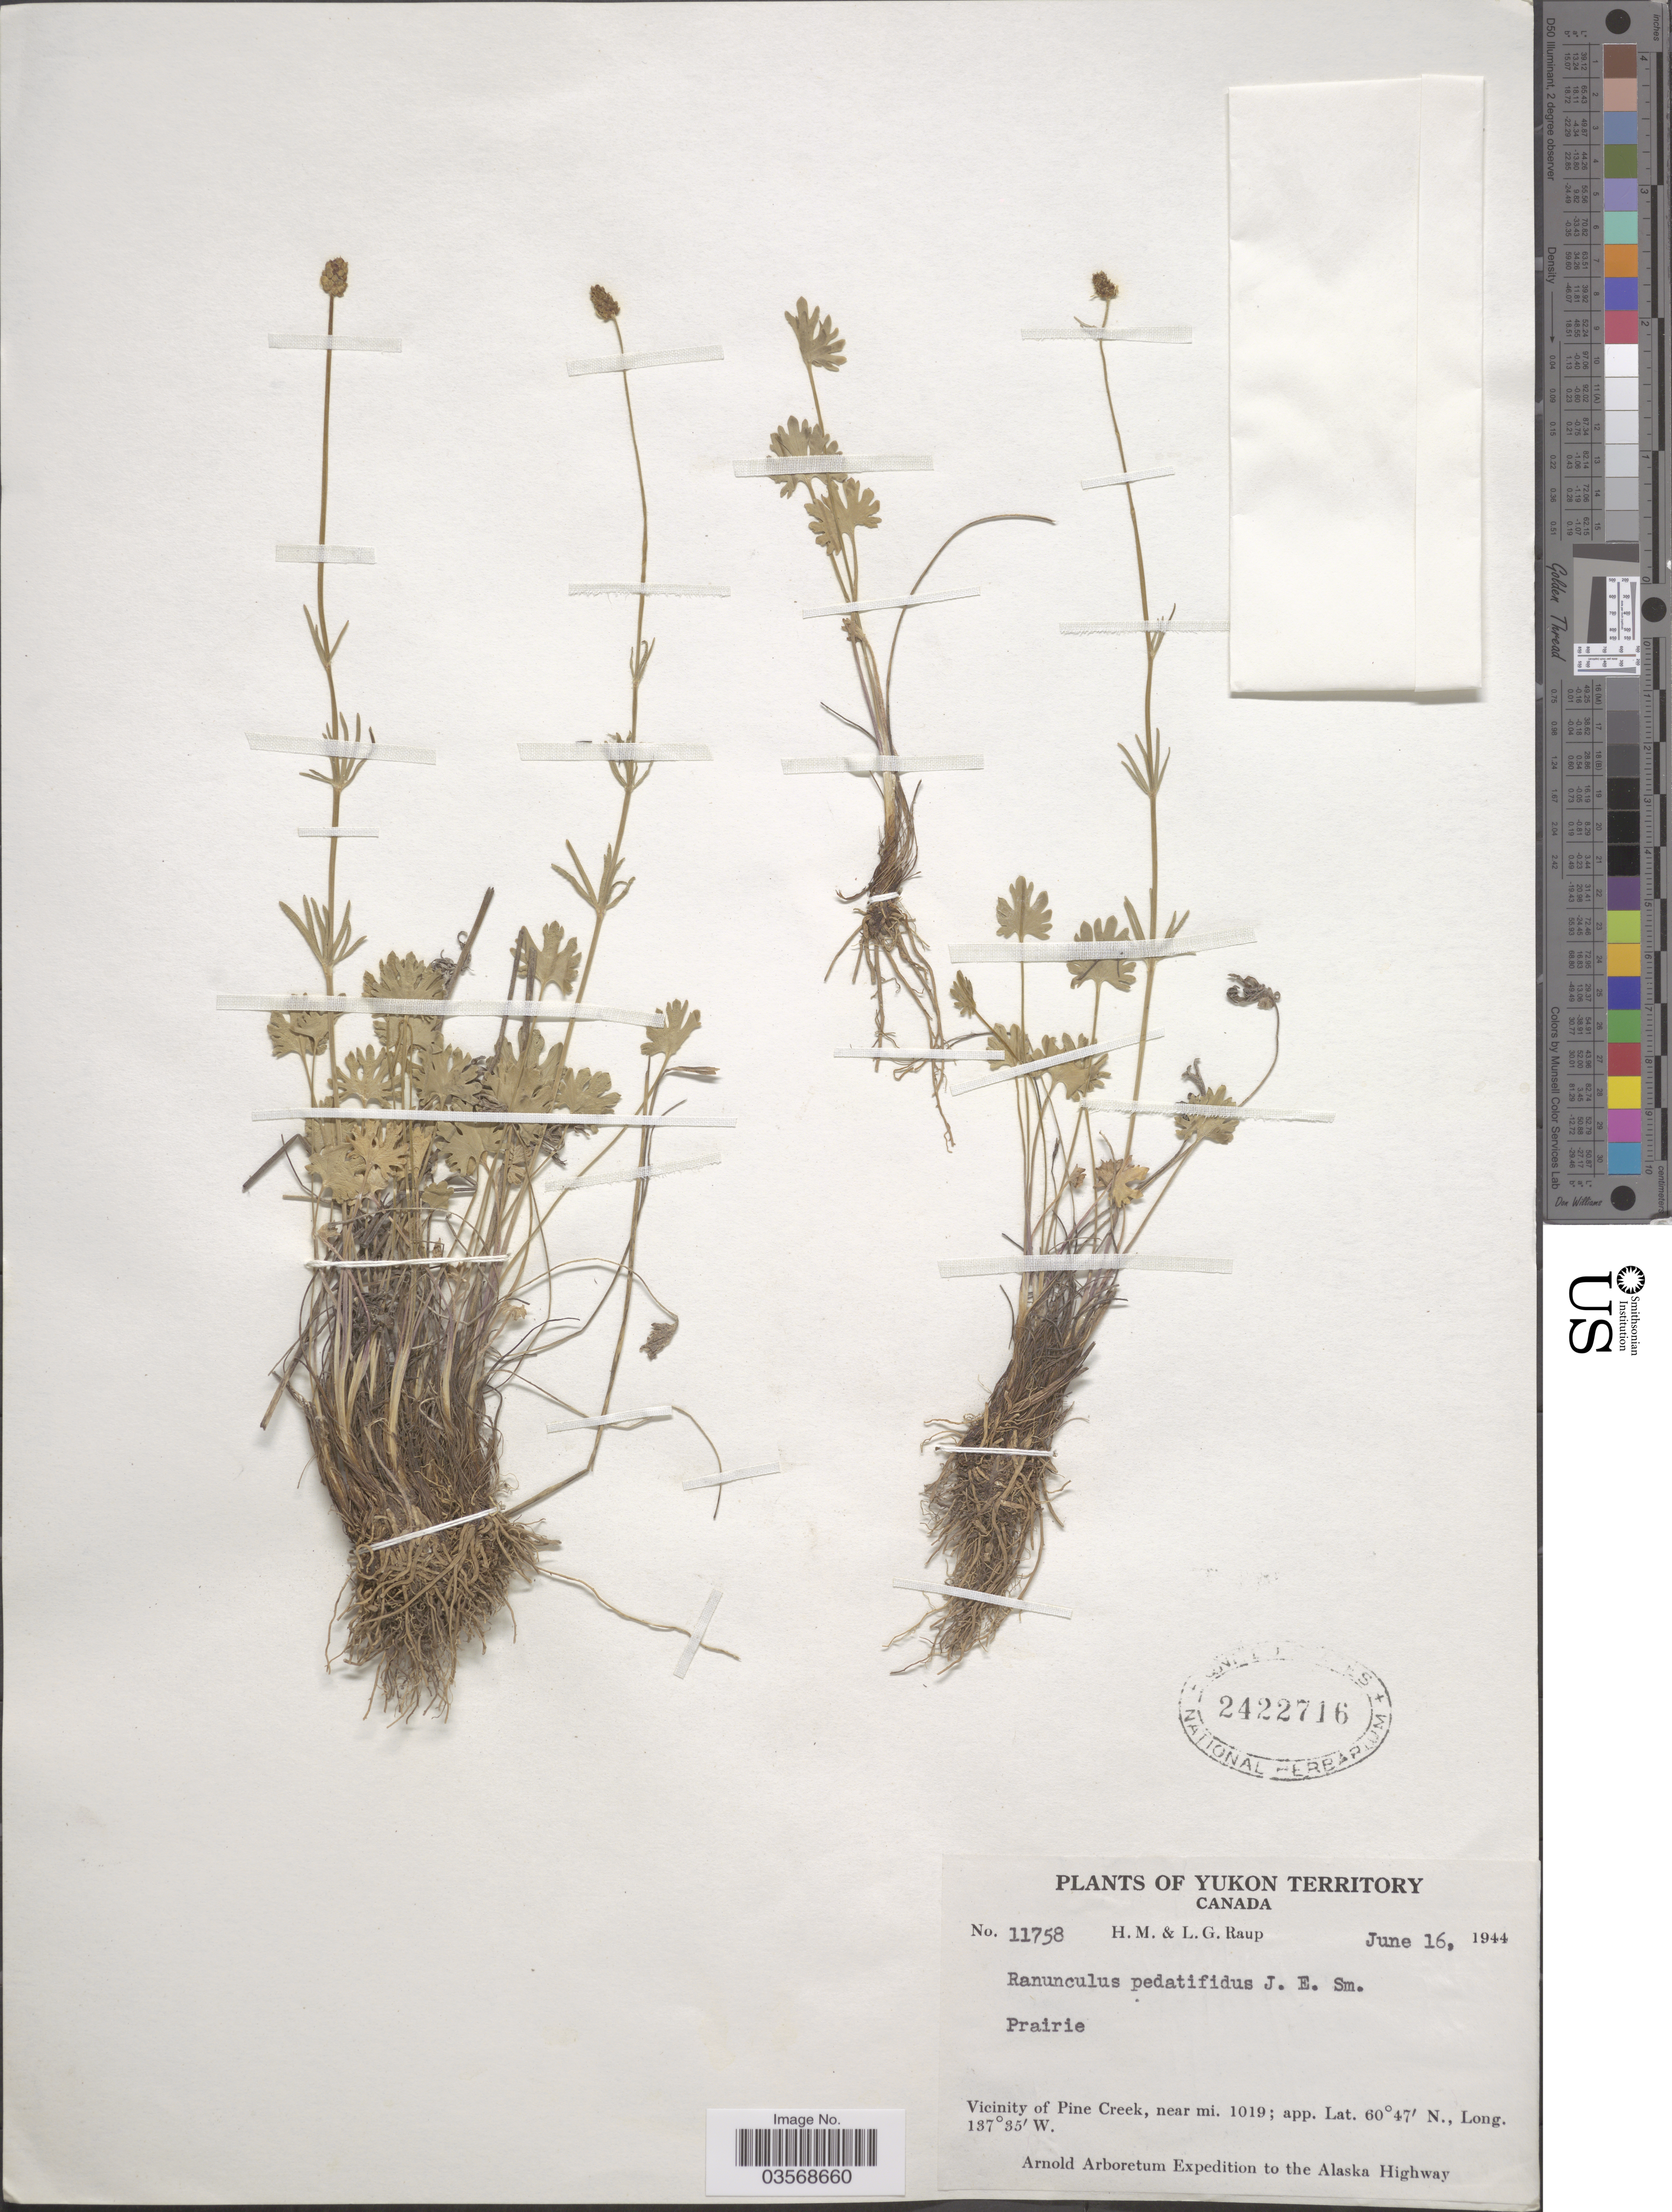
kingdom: Plantae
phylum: Tracheophyta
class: Magnoliopsida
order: Ranunculales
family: Ranunculaceae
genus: Ranunculus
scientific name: Ranunculus pedatifidus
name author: Sm.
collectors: H. Raup & L. Raup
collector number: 11758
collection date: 1944-06-16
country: Canada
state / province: Yukon Territory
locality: Vicinity of Pine Creek, near mi. 1019.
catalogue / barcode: US 2422716